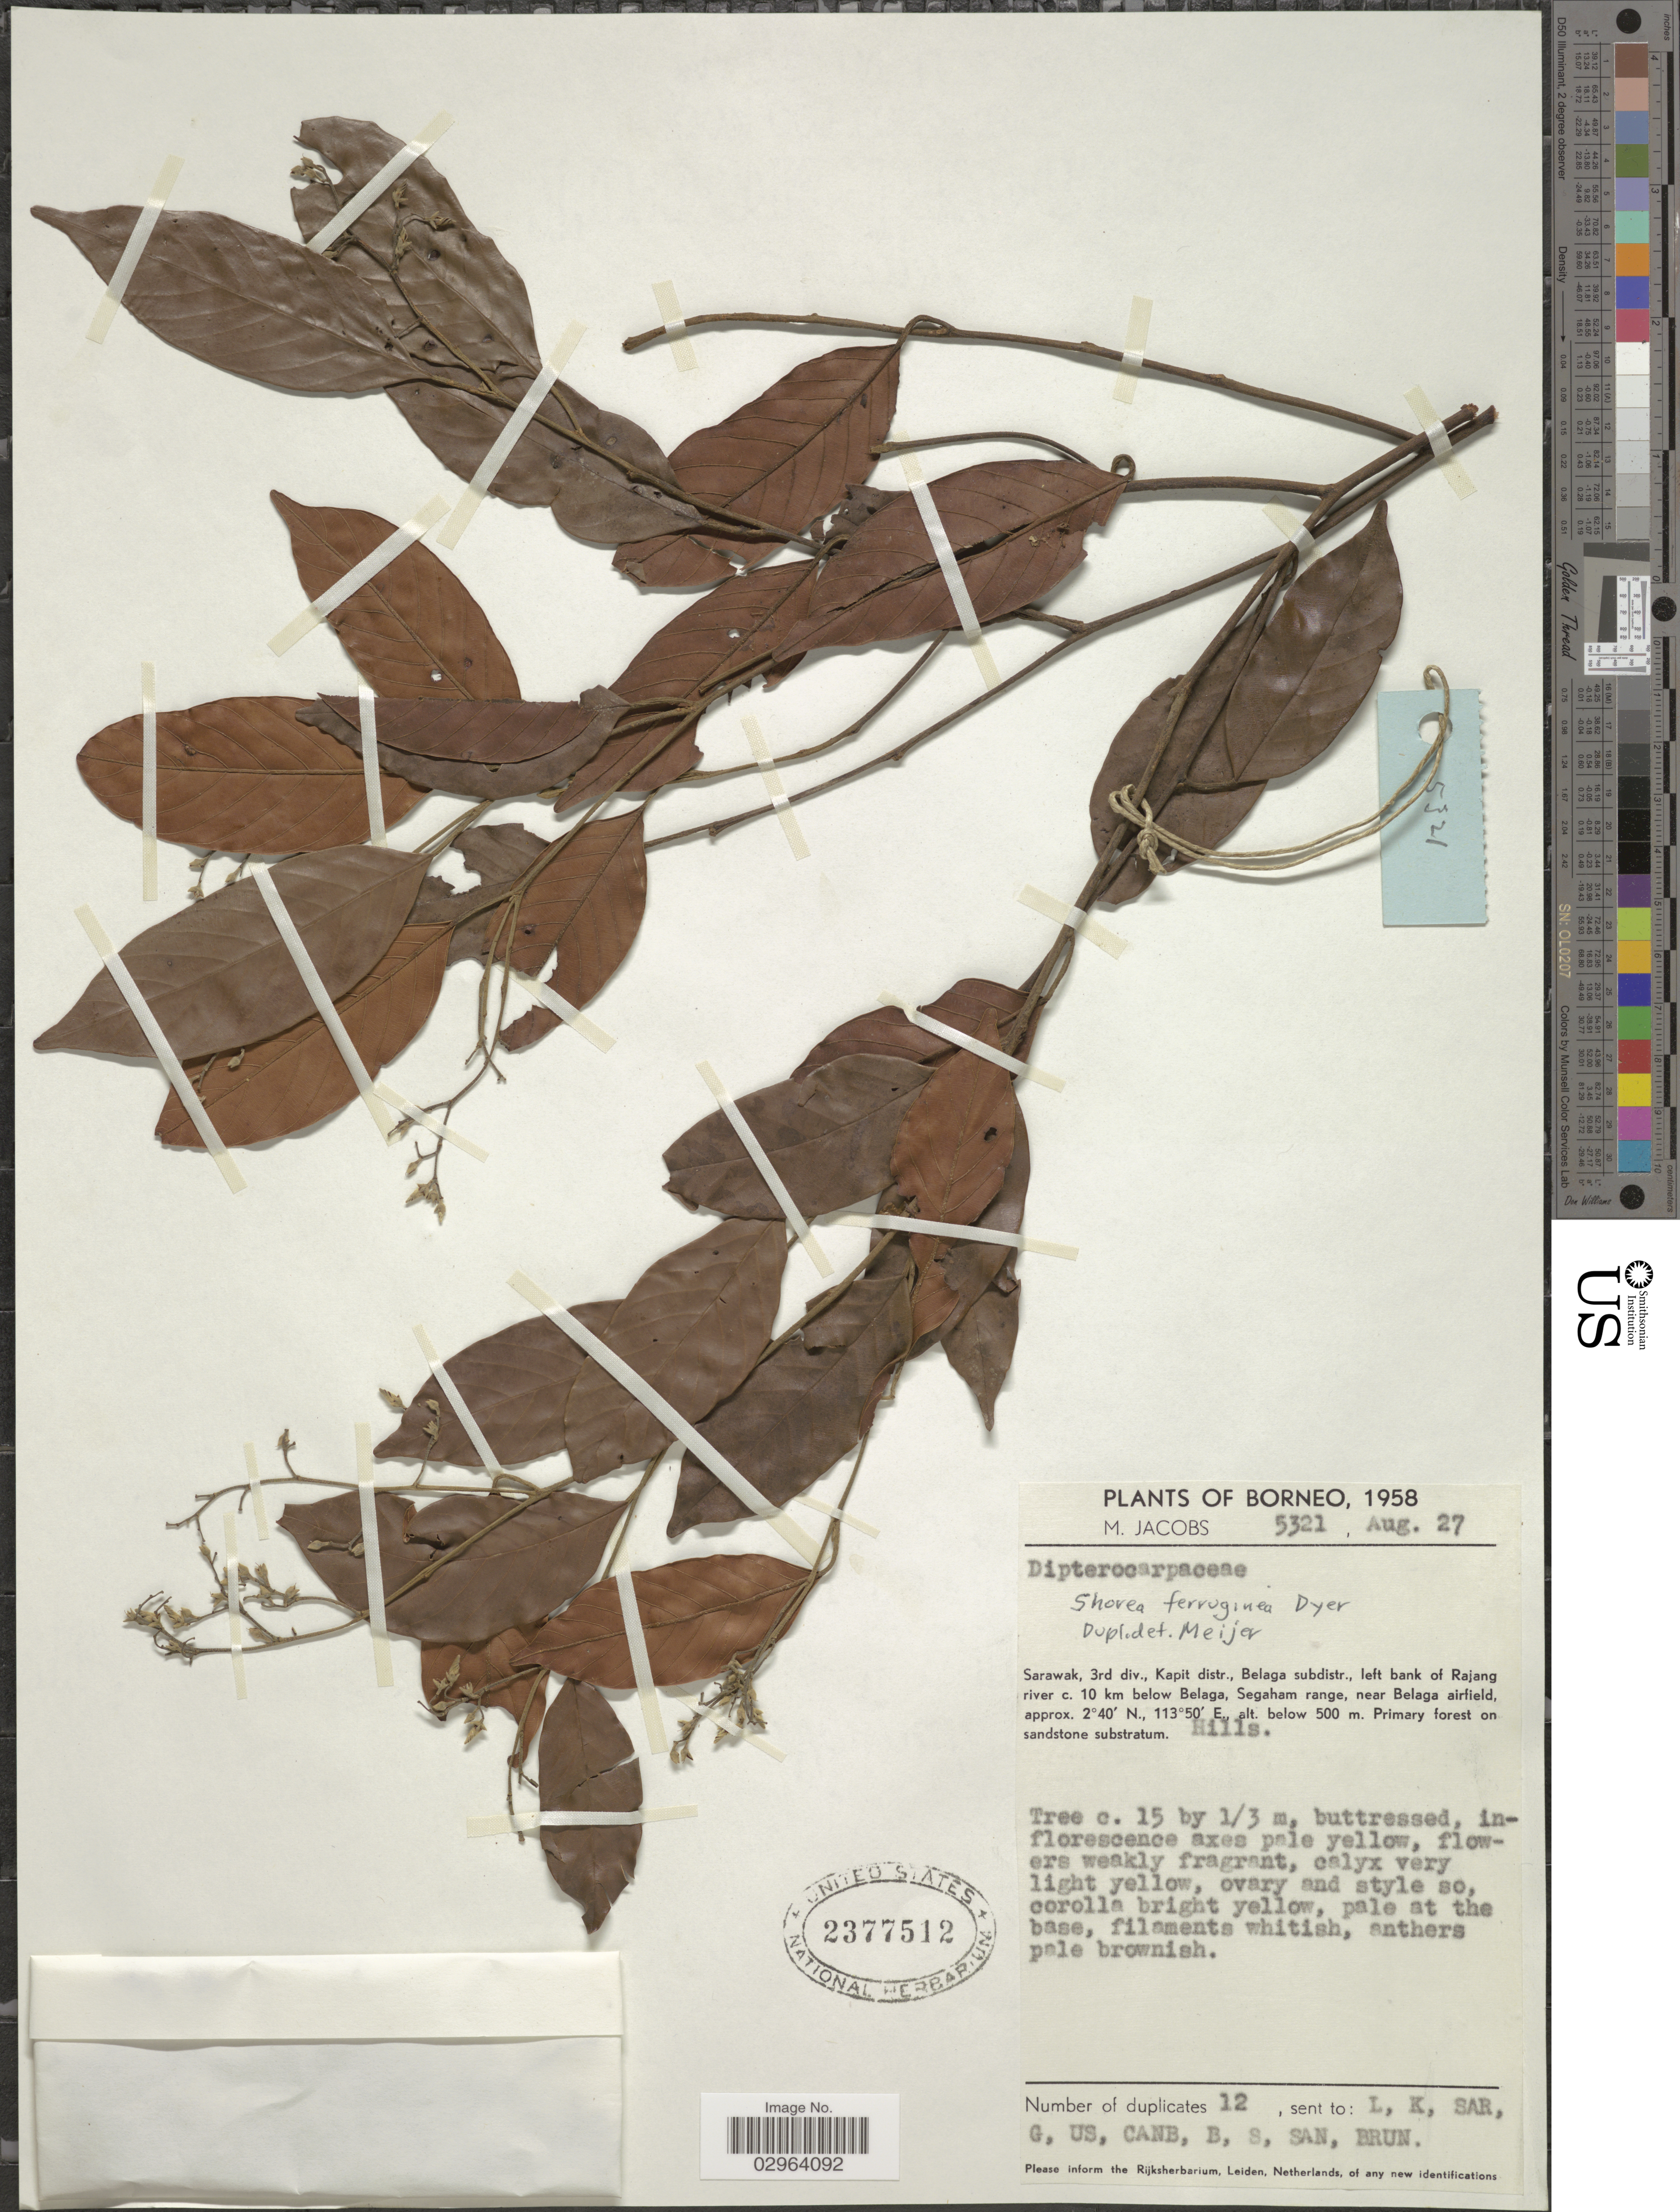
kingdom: Plantae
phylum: Tracheophyta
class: Magnoliopsida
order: Malvales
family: Dipterocarpaceae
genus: Rubroshorea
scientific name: Rubroshorea ferruginea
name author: (Dyer ex Brandis) P.S. Ashton & J. Heck.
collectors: M. Jacobs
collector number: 55321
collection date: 1958-08-27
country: Malaysia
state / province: Sarawak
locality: Borneo. 3rd div., Kapit distr., Belaga subdistr., left bank of Rajang river c. 10 km below Belaga, Segaham range, near Belaga airfield.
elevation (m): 500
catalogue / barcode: US 2377512